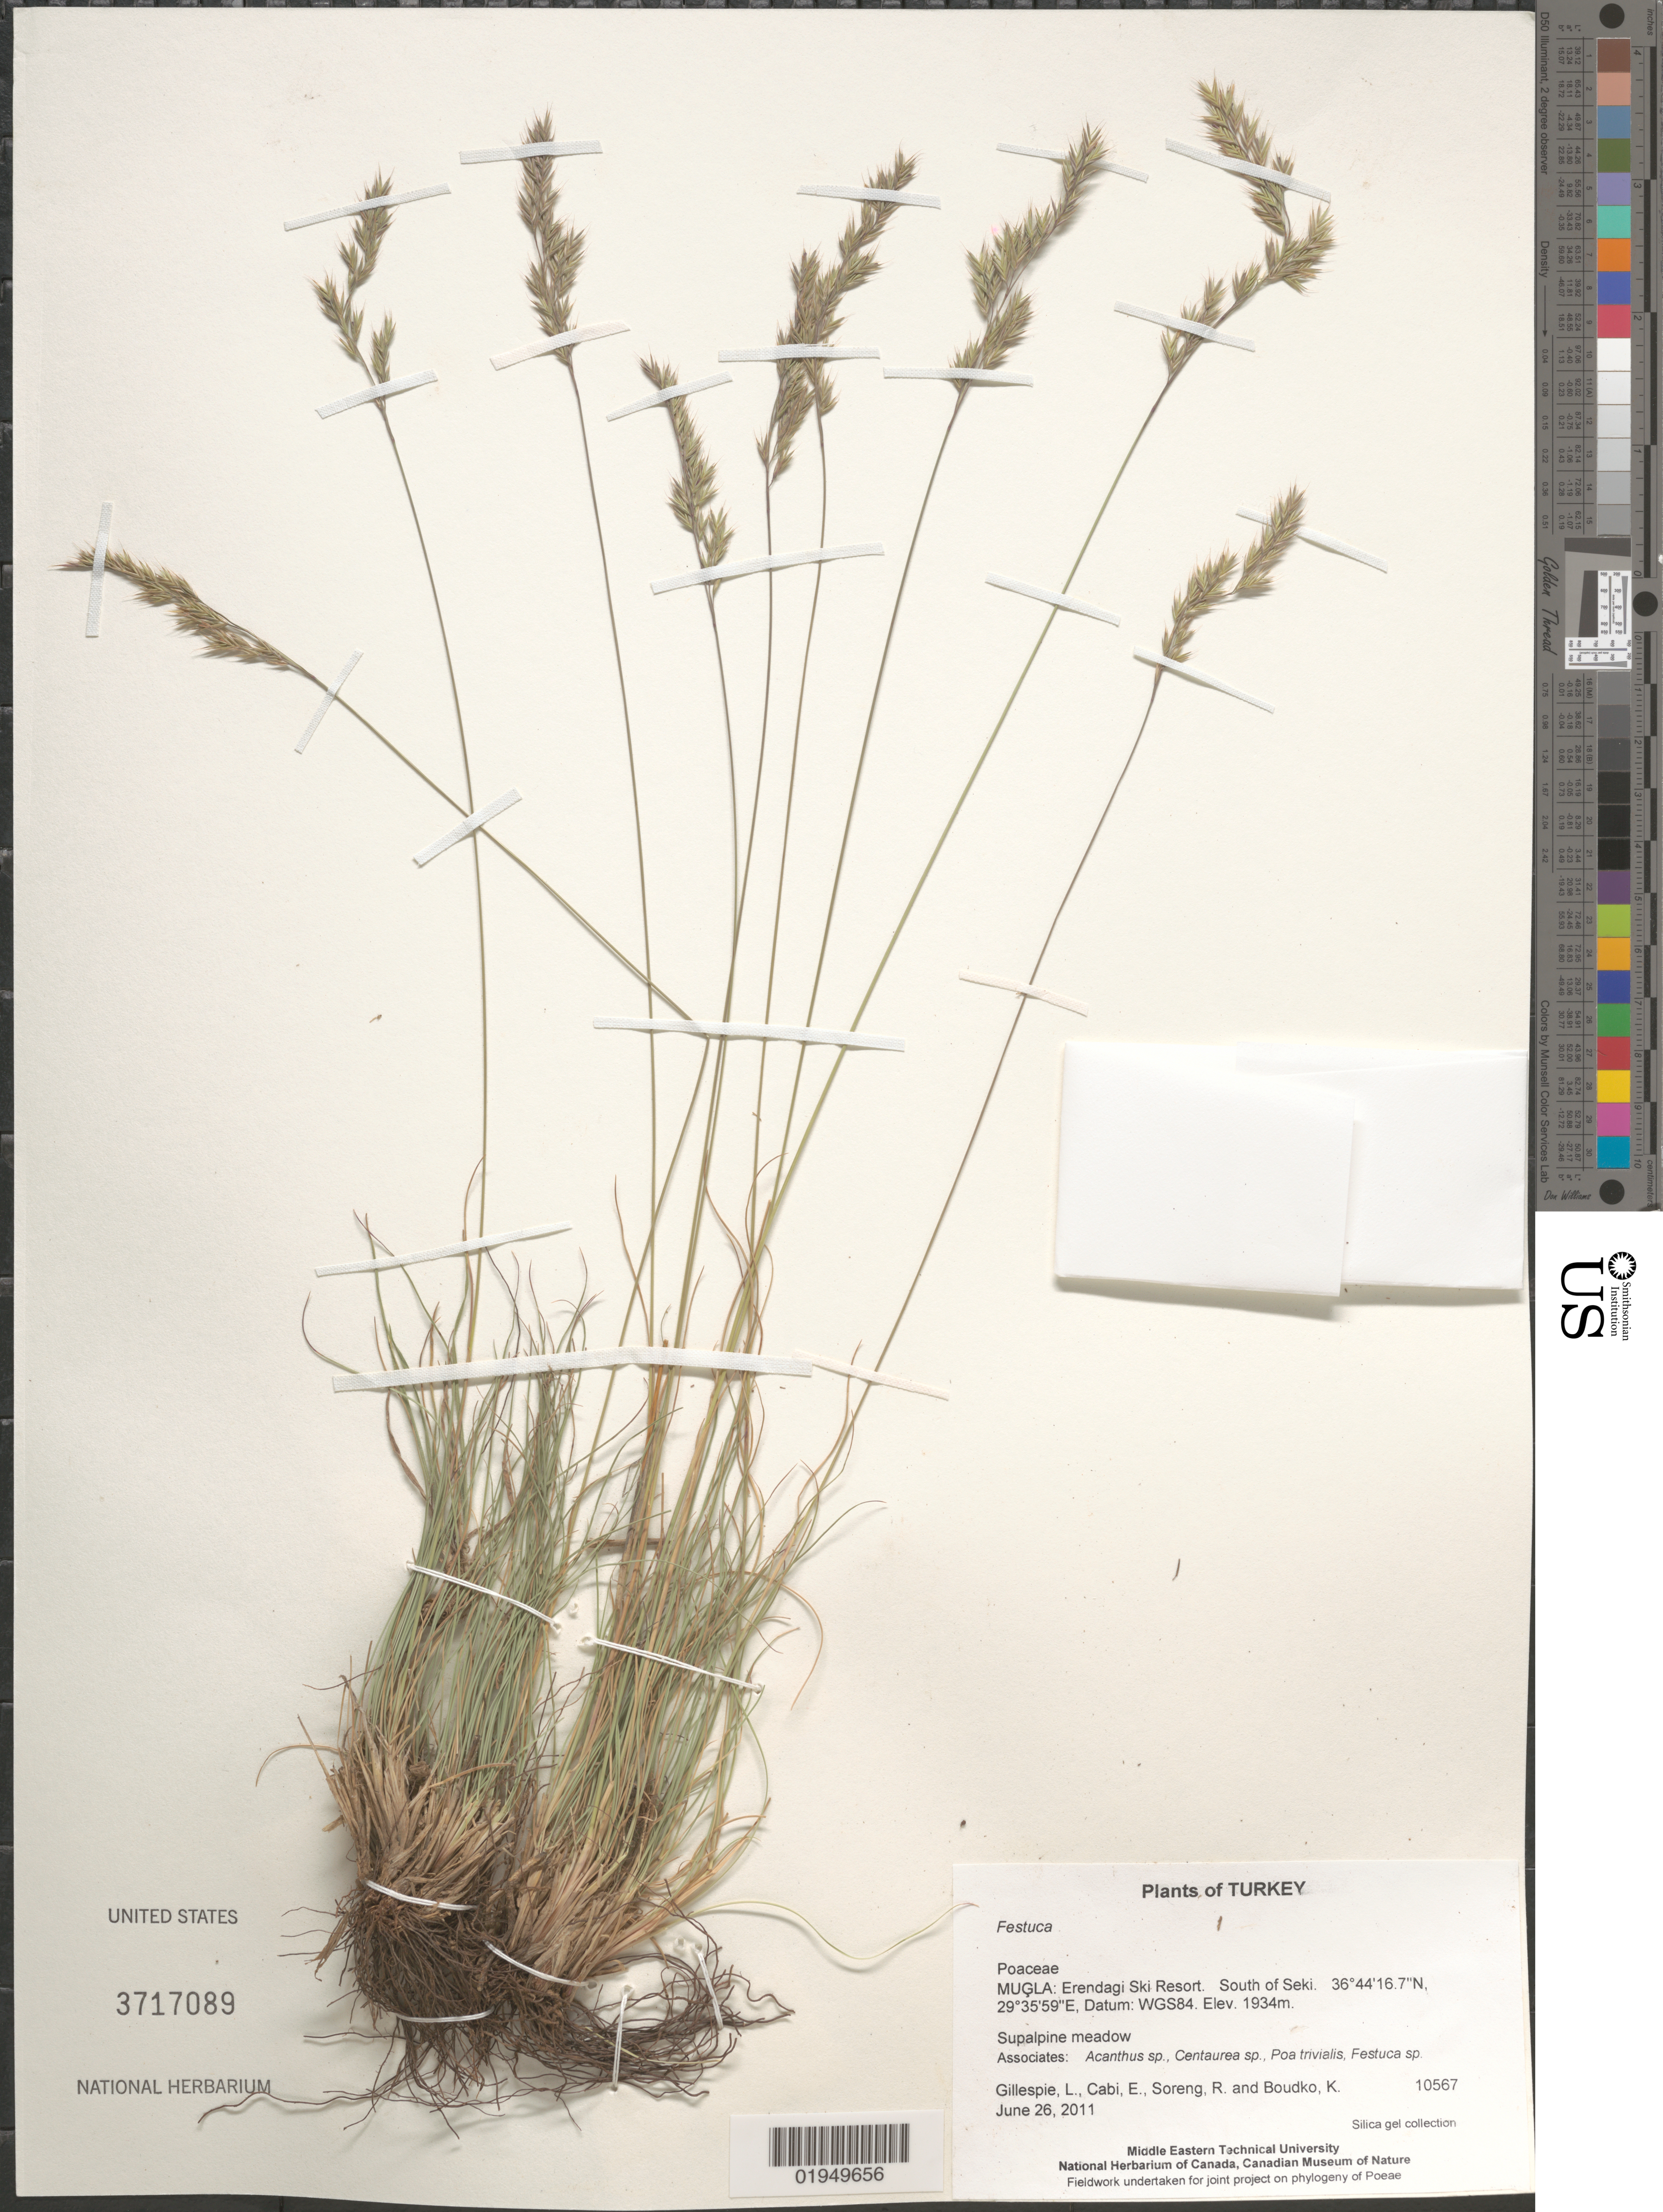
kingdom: Plantae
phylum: Tracheophyta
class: Liliopsida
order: Poales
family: Poaceae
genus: Festuca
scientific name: Festuca sp.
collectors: L. J. Gillespie, E. Cabi, R. J. Soreng & K. Boudko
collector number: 10567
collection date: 2011-06-26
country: Turkey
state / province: Mugla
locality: Erendagi Ski Resort. South of Seki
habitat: Supalpine meadow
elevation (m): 1934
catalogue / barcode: US 3717089